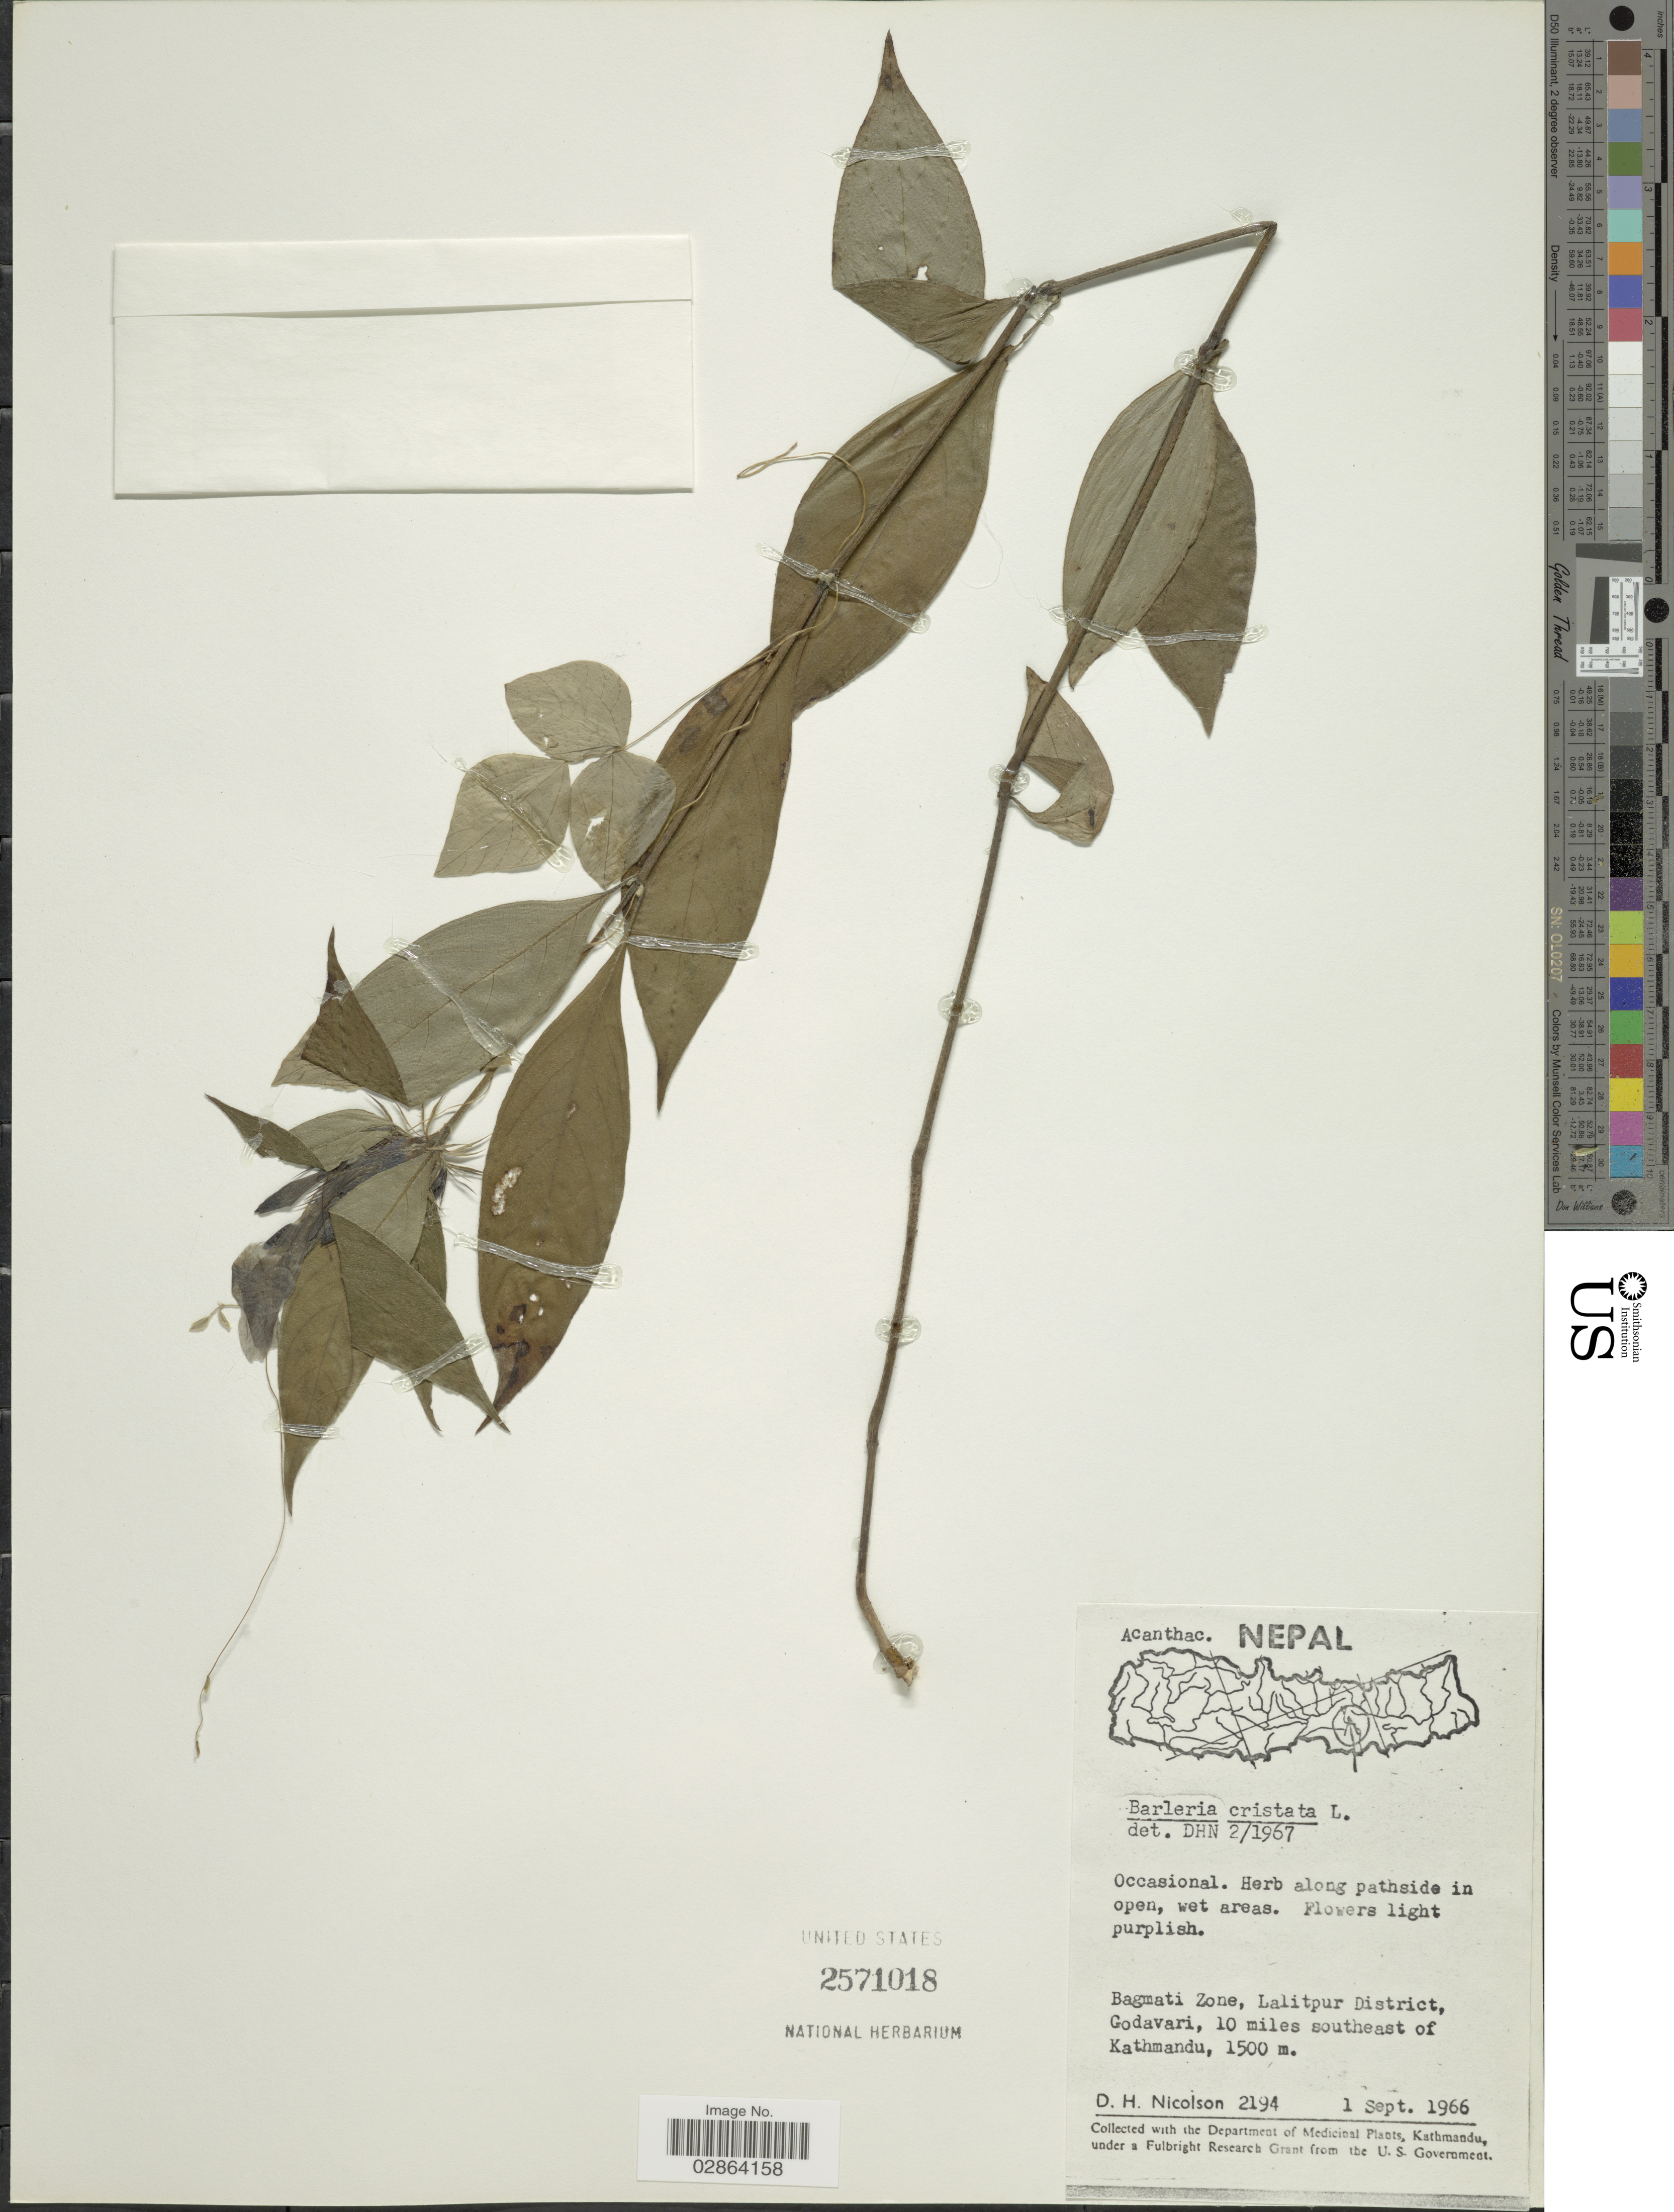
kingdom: Plantae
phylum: Tracheophyta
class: Magnoliopsida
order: Lamiales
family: Acanthaceae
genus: Barleria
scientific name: Barleria cristata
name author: L.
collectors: D. H. Nicolson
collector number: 2194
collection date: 1966-09-01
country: Nepal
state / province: Bagmati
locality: Bagmati Zone, Lalitpur District, Godavari, 10 miles southeast of Kathmandu.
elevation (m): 1500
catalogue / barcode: US 2571018